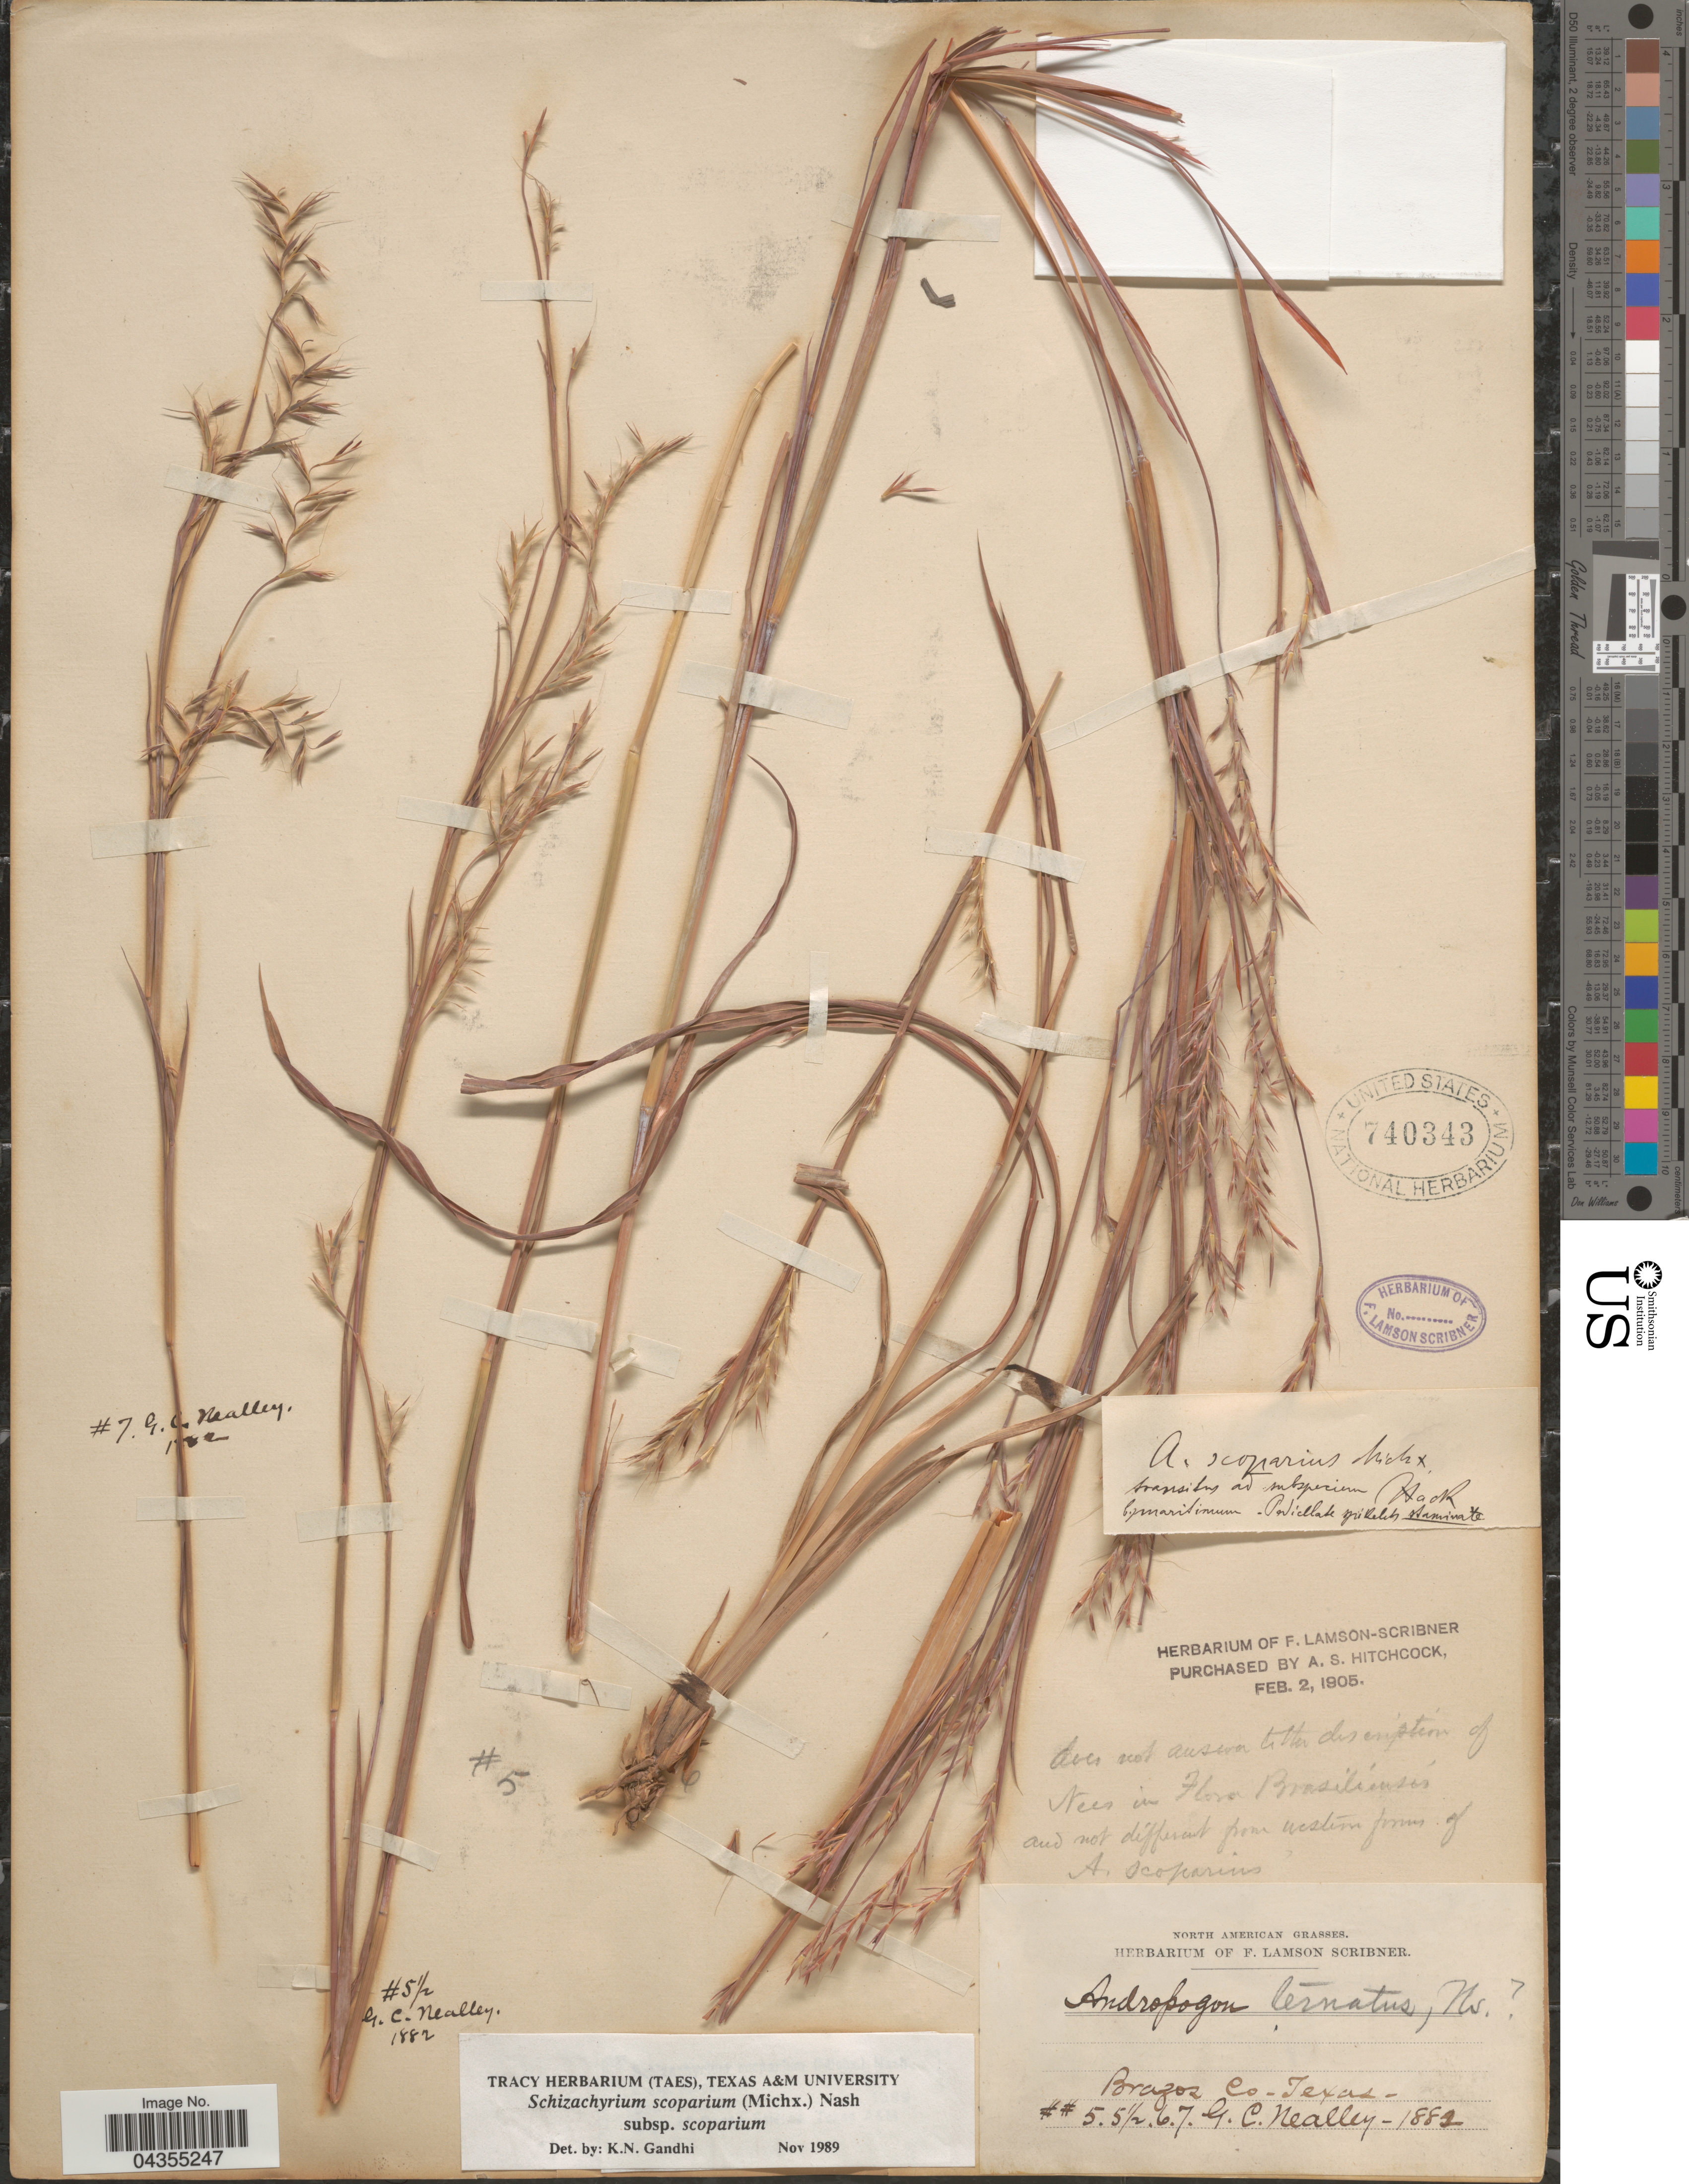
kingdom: Plantae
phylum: Tracheophyta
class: Liliopsida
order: Poales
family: Poaceae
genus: Schizachyrium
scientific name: Schizachyrium scoparium var. scoparium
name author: (Michx.) Nash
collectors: G. C. Nealley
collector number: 5/5½/6/7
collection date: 1882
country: United States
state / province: Texas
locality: Brazos Co.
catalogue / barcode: US 740343